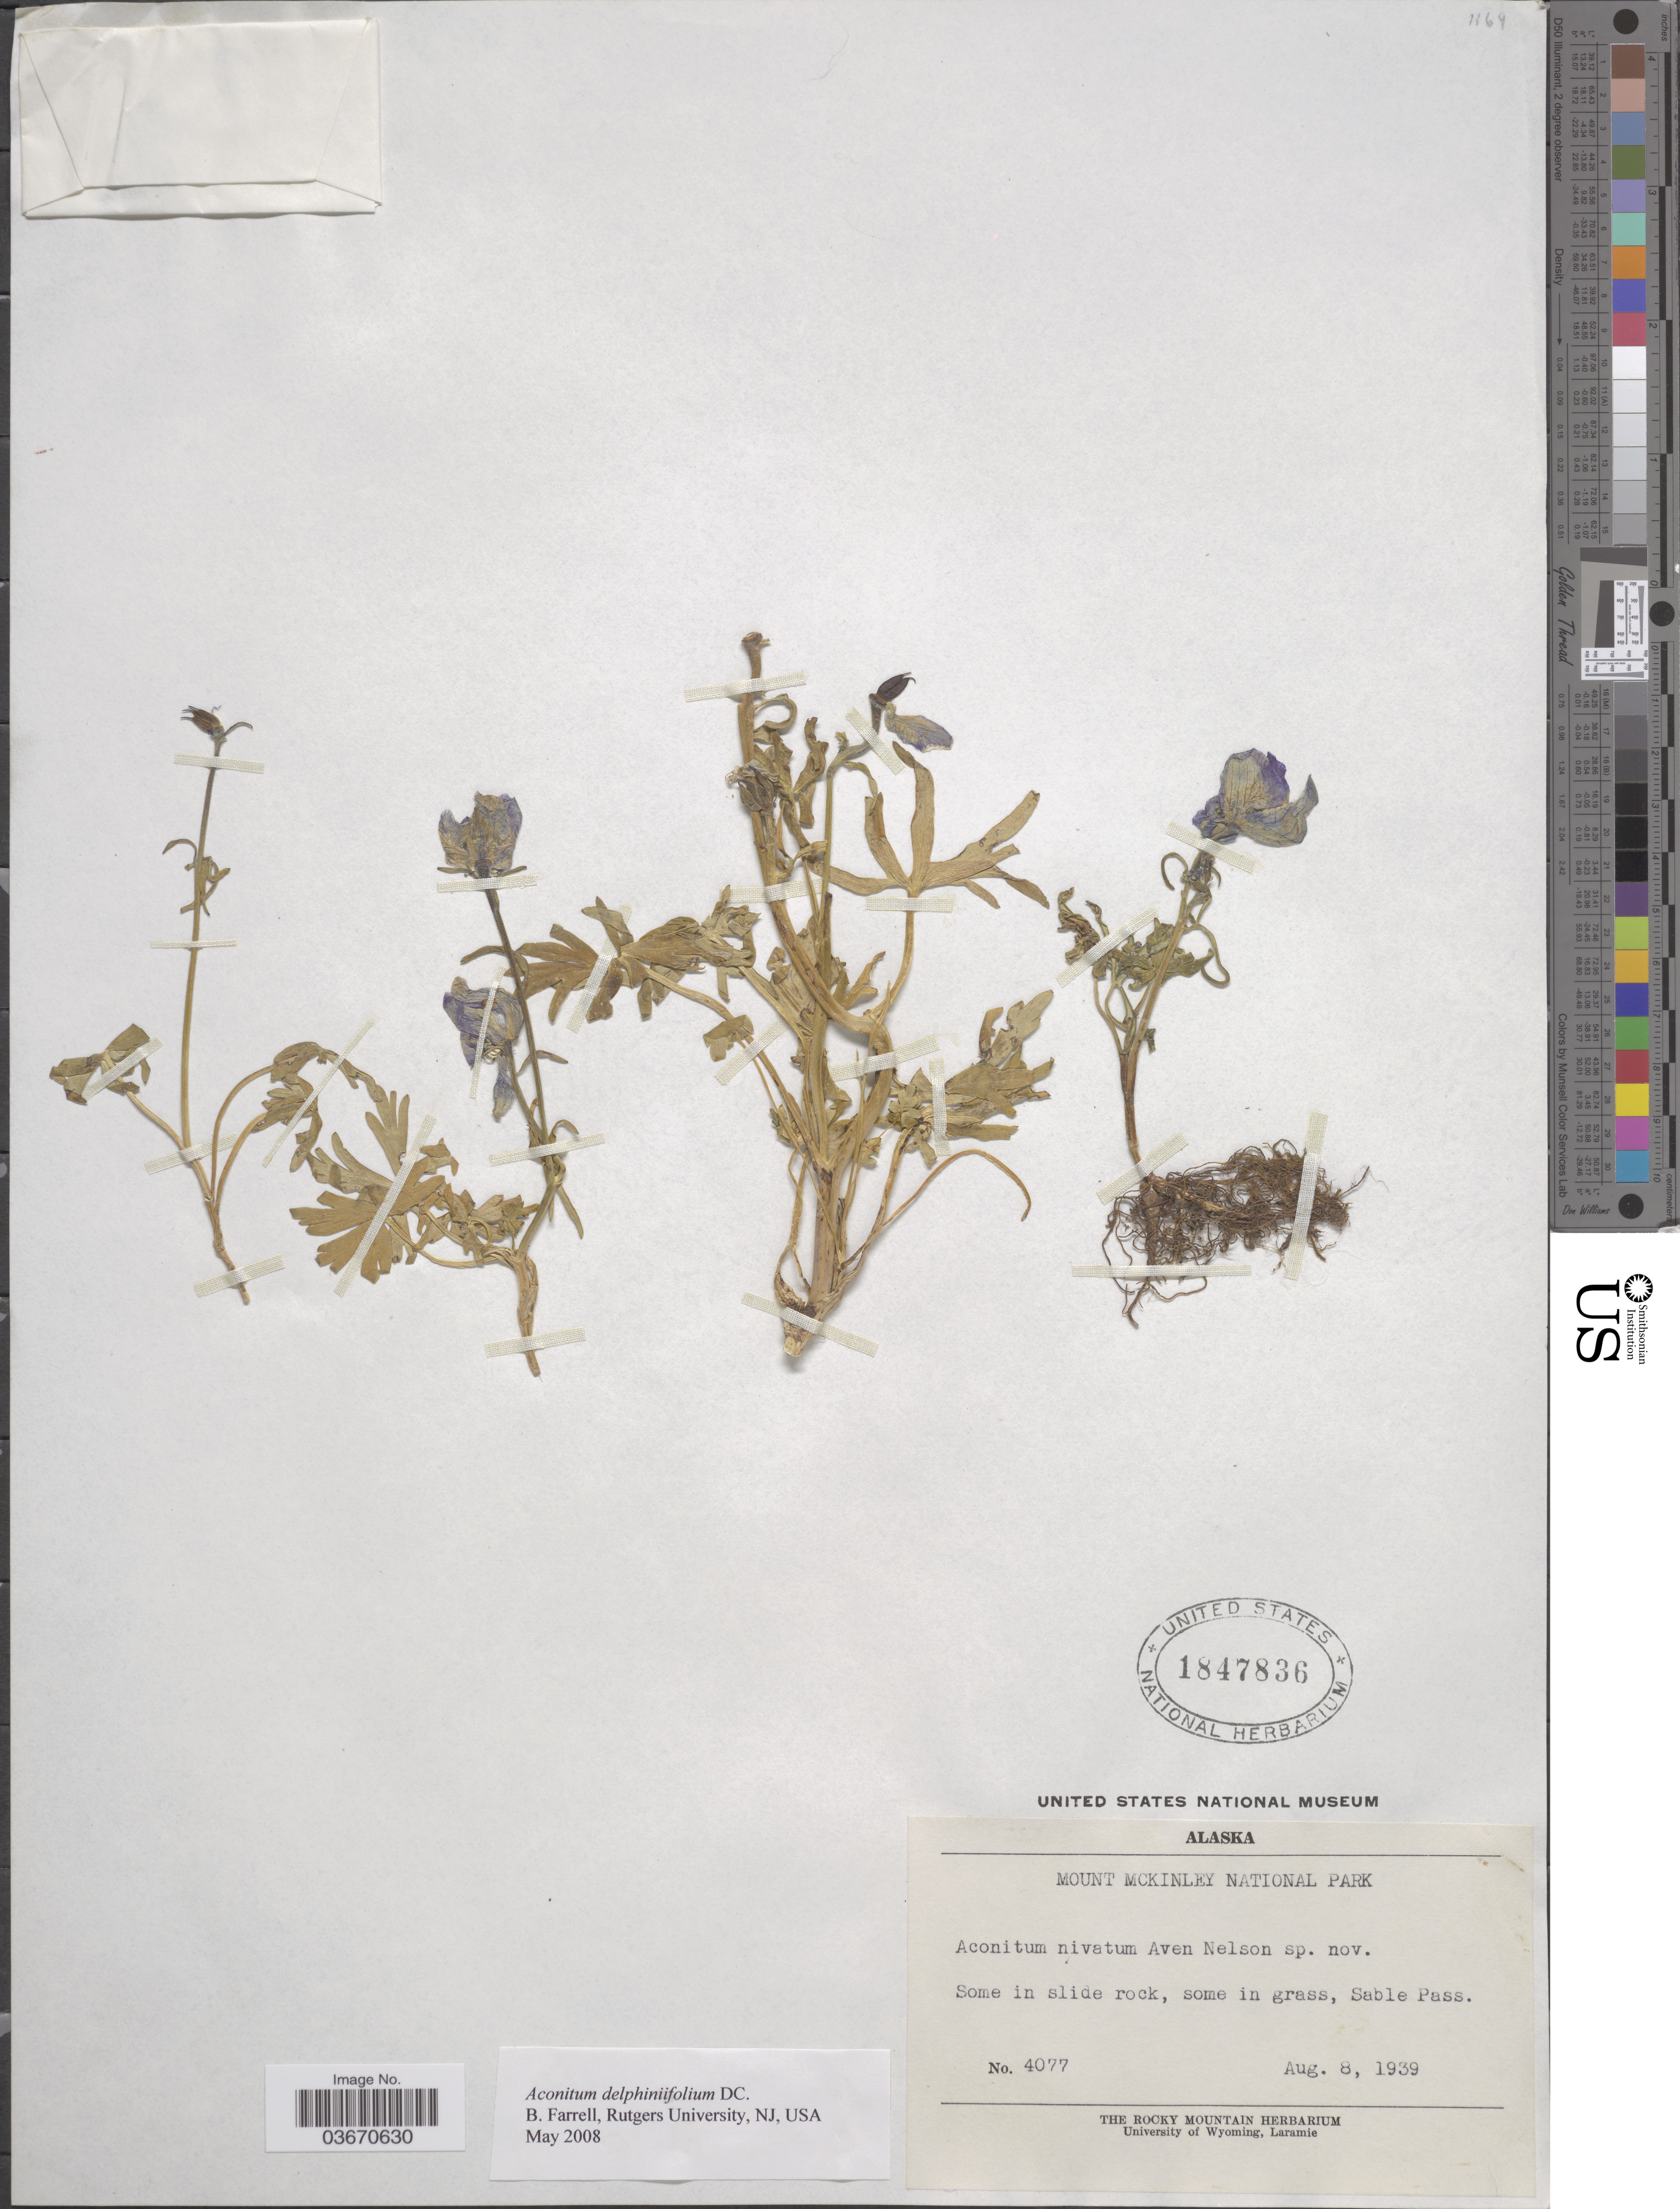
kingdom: Plantae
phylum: Tracheophyta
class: Magnoliopsida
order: Ranunculales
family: Ranunculaceae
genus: Aconitum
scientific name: Aconitum delphinifolium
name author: DC.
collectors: ex herb. The Rocky Mountain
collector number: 4077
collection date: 1939-08-08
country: United States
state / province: Alaska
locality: Mount McKinley National Park. Sable Pass.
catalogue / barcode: US 1847836